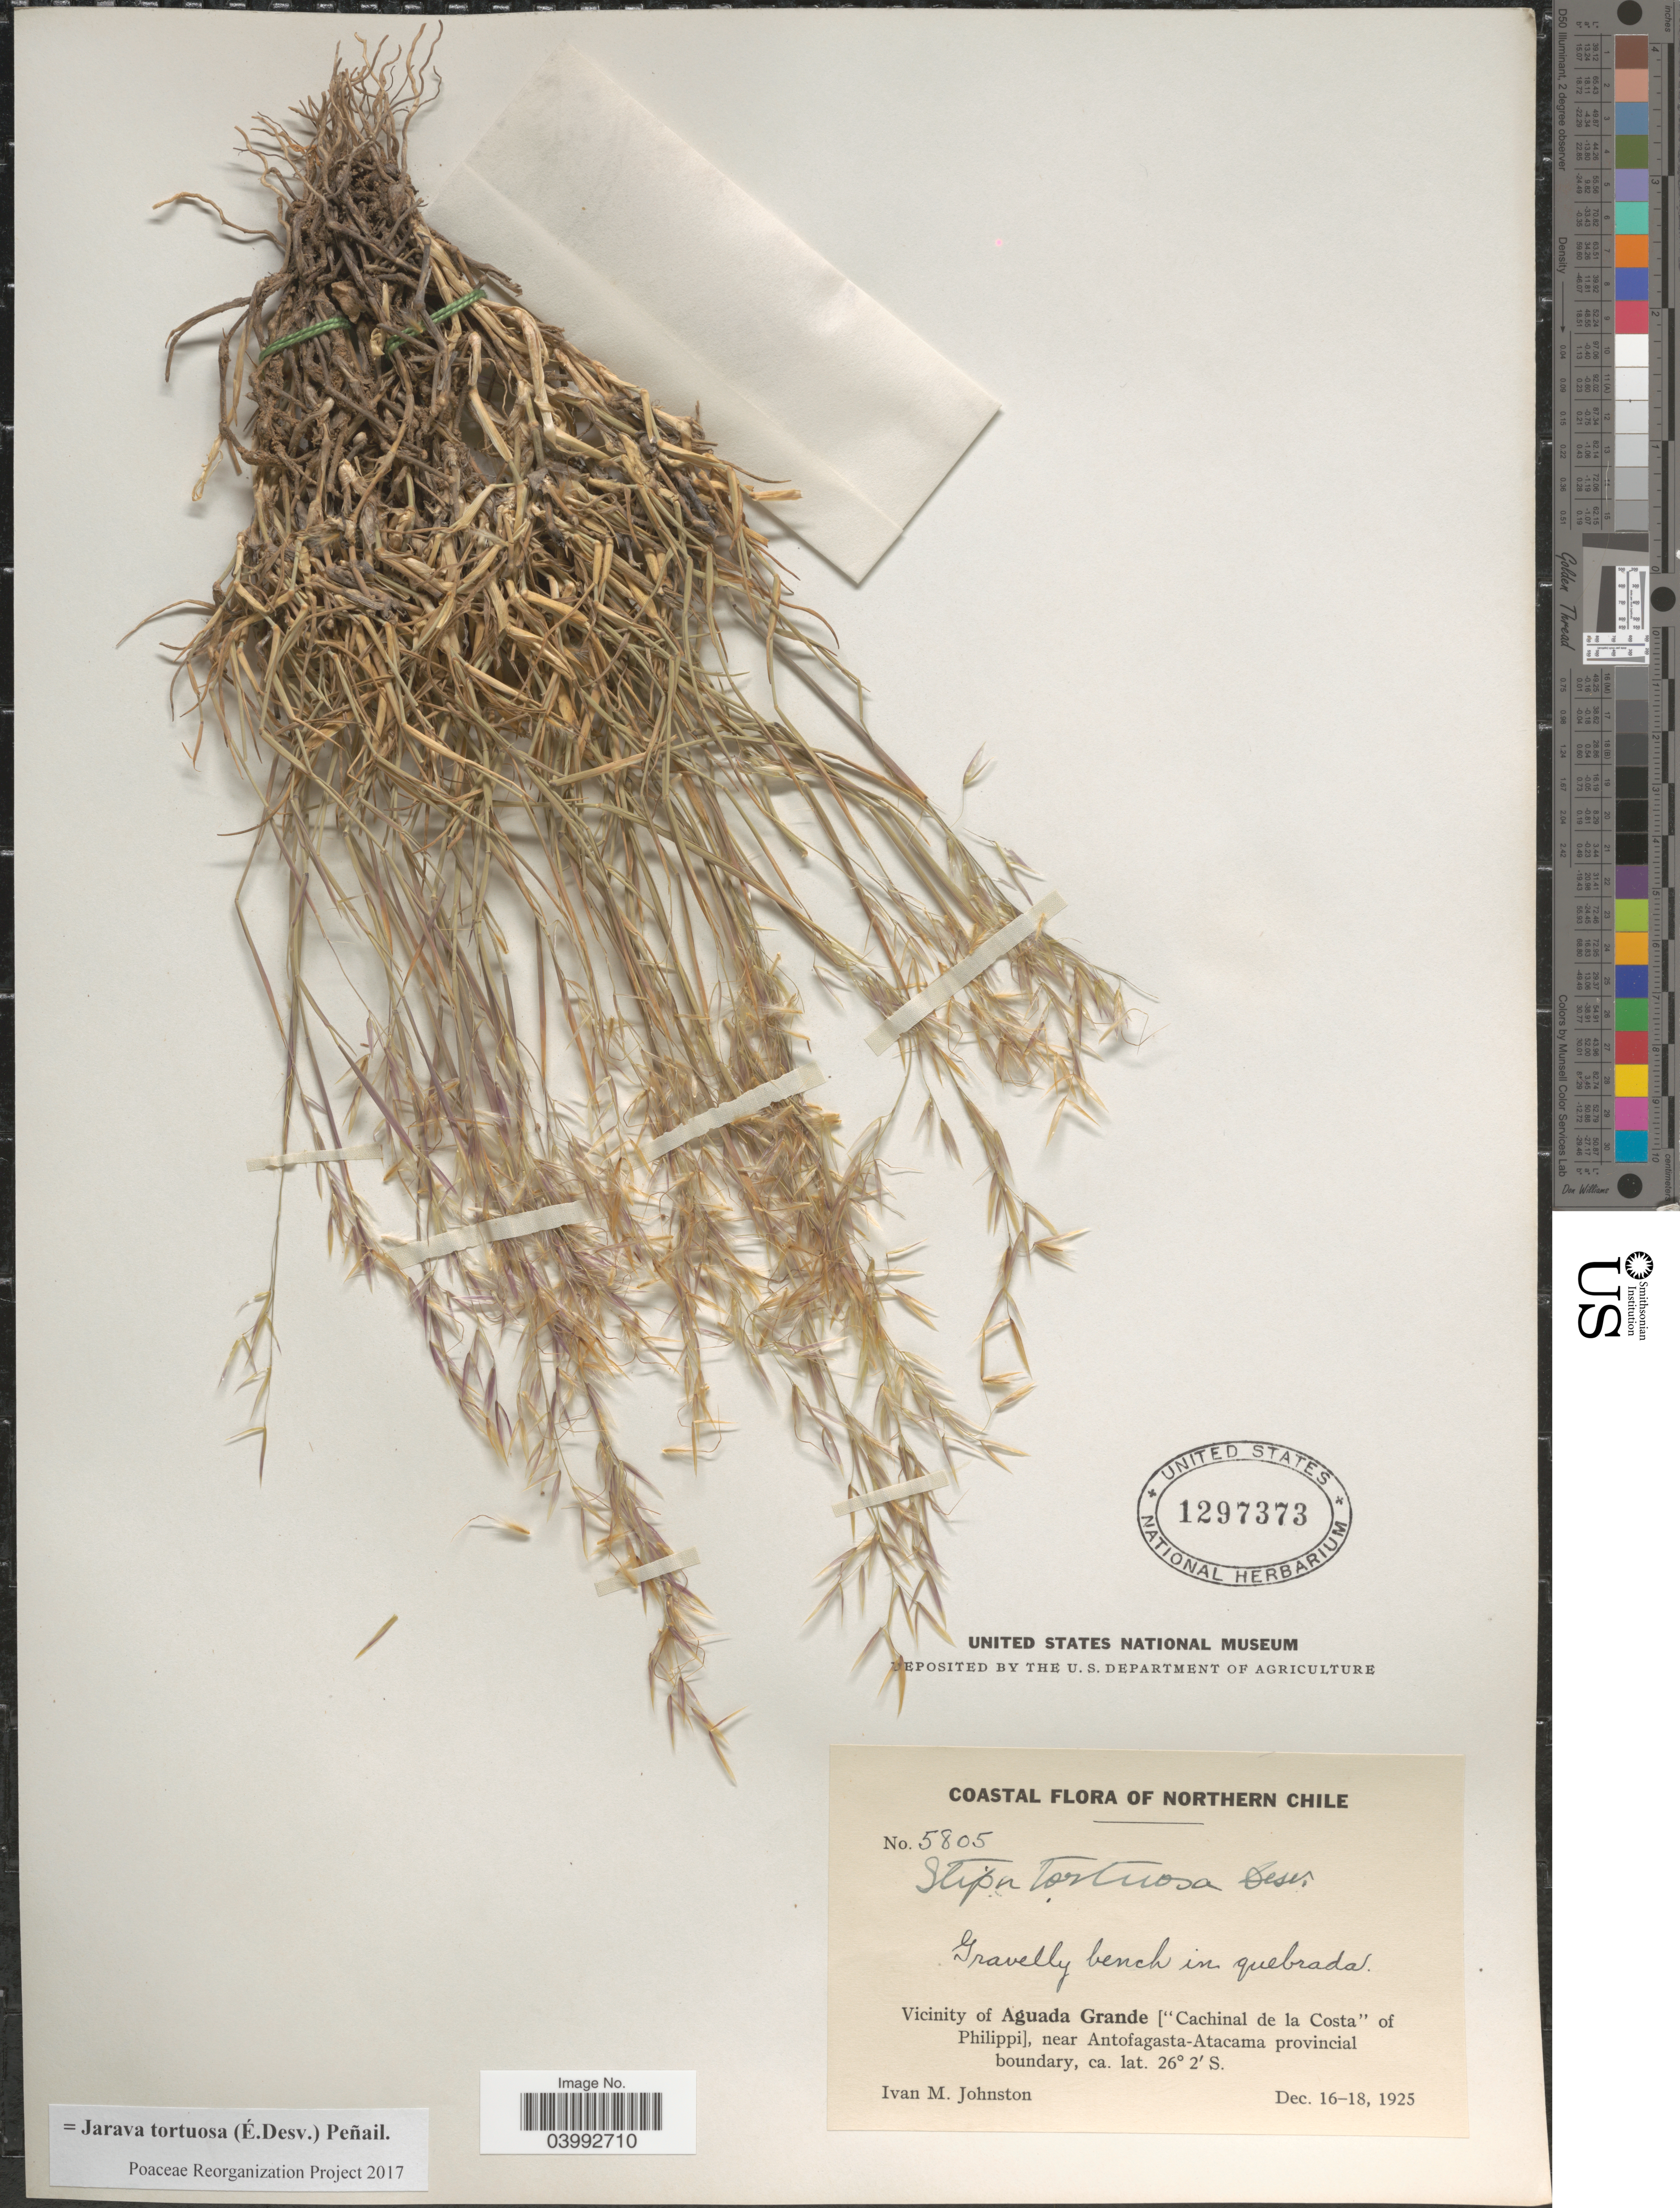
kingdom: Plantae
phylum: Tracheophyta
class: Liliopsida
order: Poales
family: Poaceae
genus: Jarava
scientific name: Jarava tortuosa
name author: (É. Desv.) Peñail.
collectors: I.M. Johnston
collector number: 5805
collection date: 1925-12-16/1925-12-18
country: Chile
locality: Coastal of Northern Chile. Vicinity of Aguada Grande ["Cachinal de la Costa" of Philippi], near Antofagasta-Atacama provincial boundary.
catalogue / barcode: US 1297373